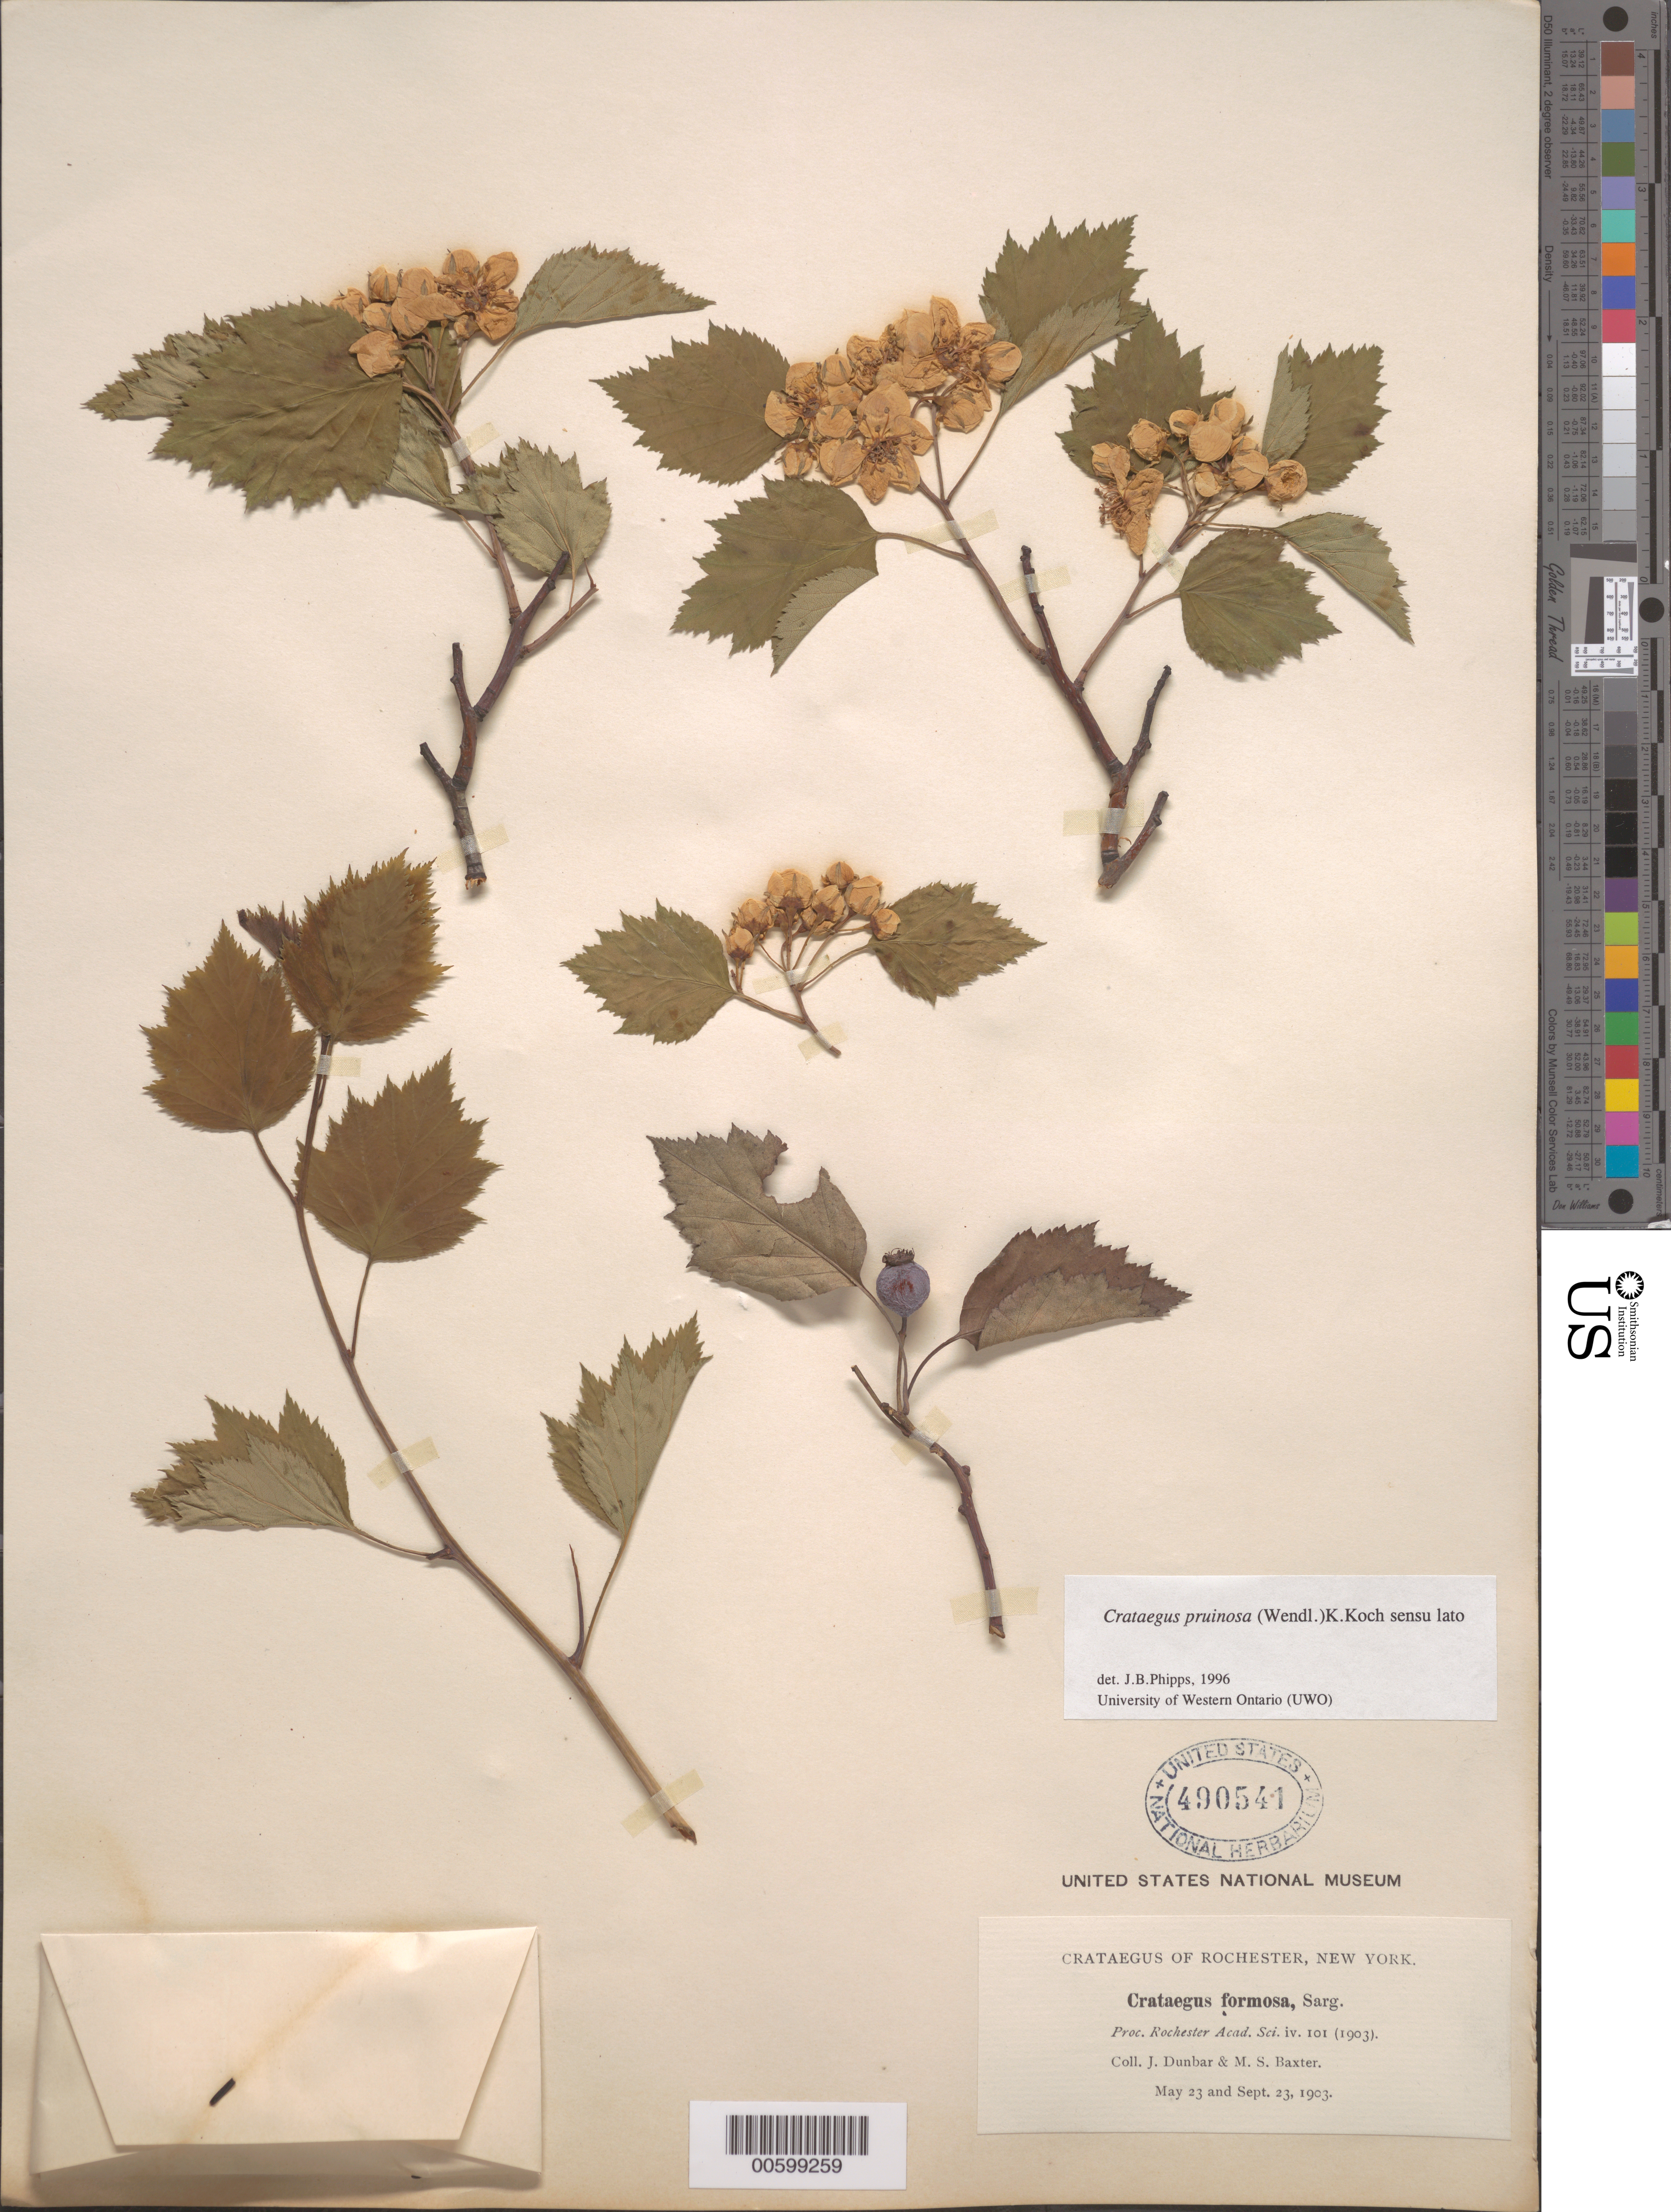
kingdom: Plantae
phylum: Tracheophyta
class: Magnoliopsida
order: Rosales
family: Rosaceae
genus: Crataegus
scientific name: Crataegus pruinosa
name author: (H.L. Wendl.) K. Koch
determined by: Phipps, James B., (UWO), University of Western Ontario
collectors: J. Dunbar & M. Baxter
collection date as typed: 23 May 1903 and 23 Sep 1903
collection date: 1903-05-23,1903-09-23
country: United States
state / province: New York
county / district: Monroe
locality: Rochester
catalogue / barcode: US 490541